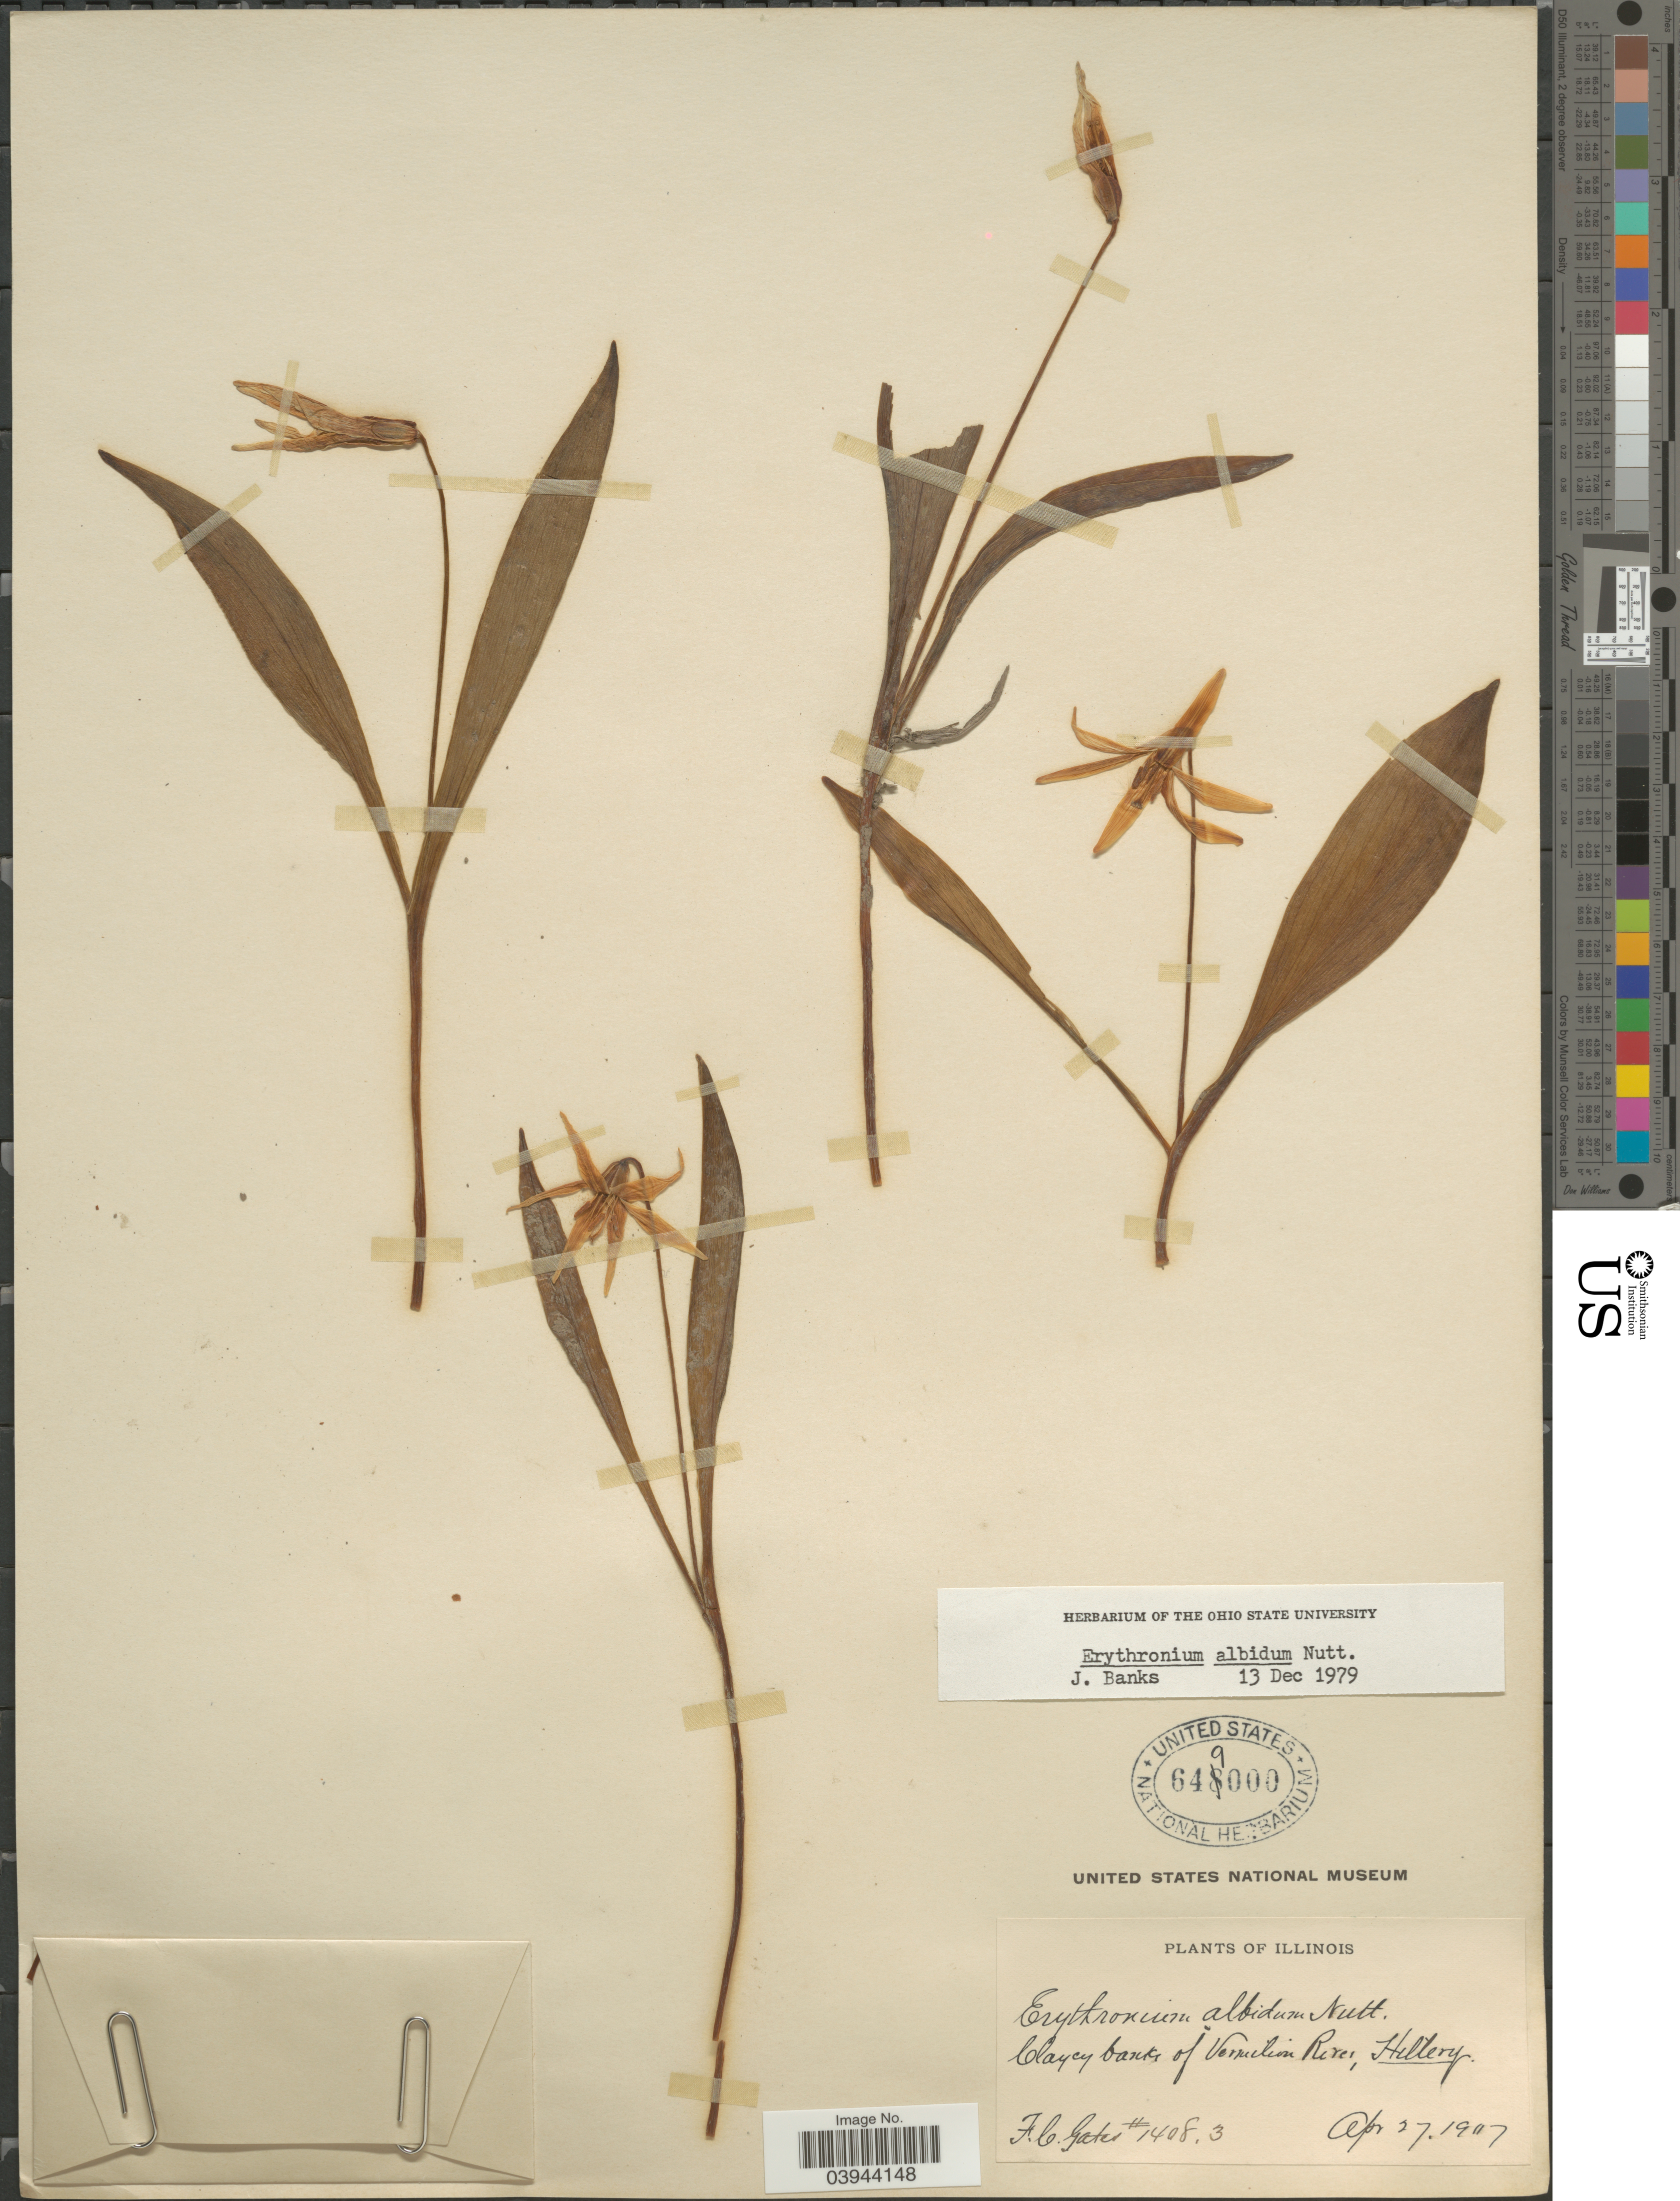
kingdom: Plantae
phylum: Tracheophyta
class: Liliopsida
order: Liliales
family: Liliaceae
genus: Erythronium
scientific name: Erythronium albidum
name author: Nutt.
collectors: F. C. Gates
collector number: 14083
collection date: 1907-04-27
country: United States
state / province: Illinois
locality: Claycy banks of Vermilion River, Hillery.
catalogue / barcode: US 649000